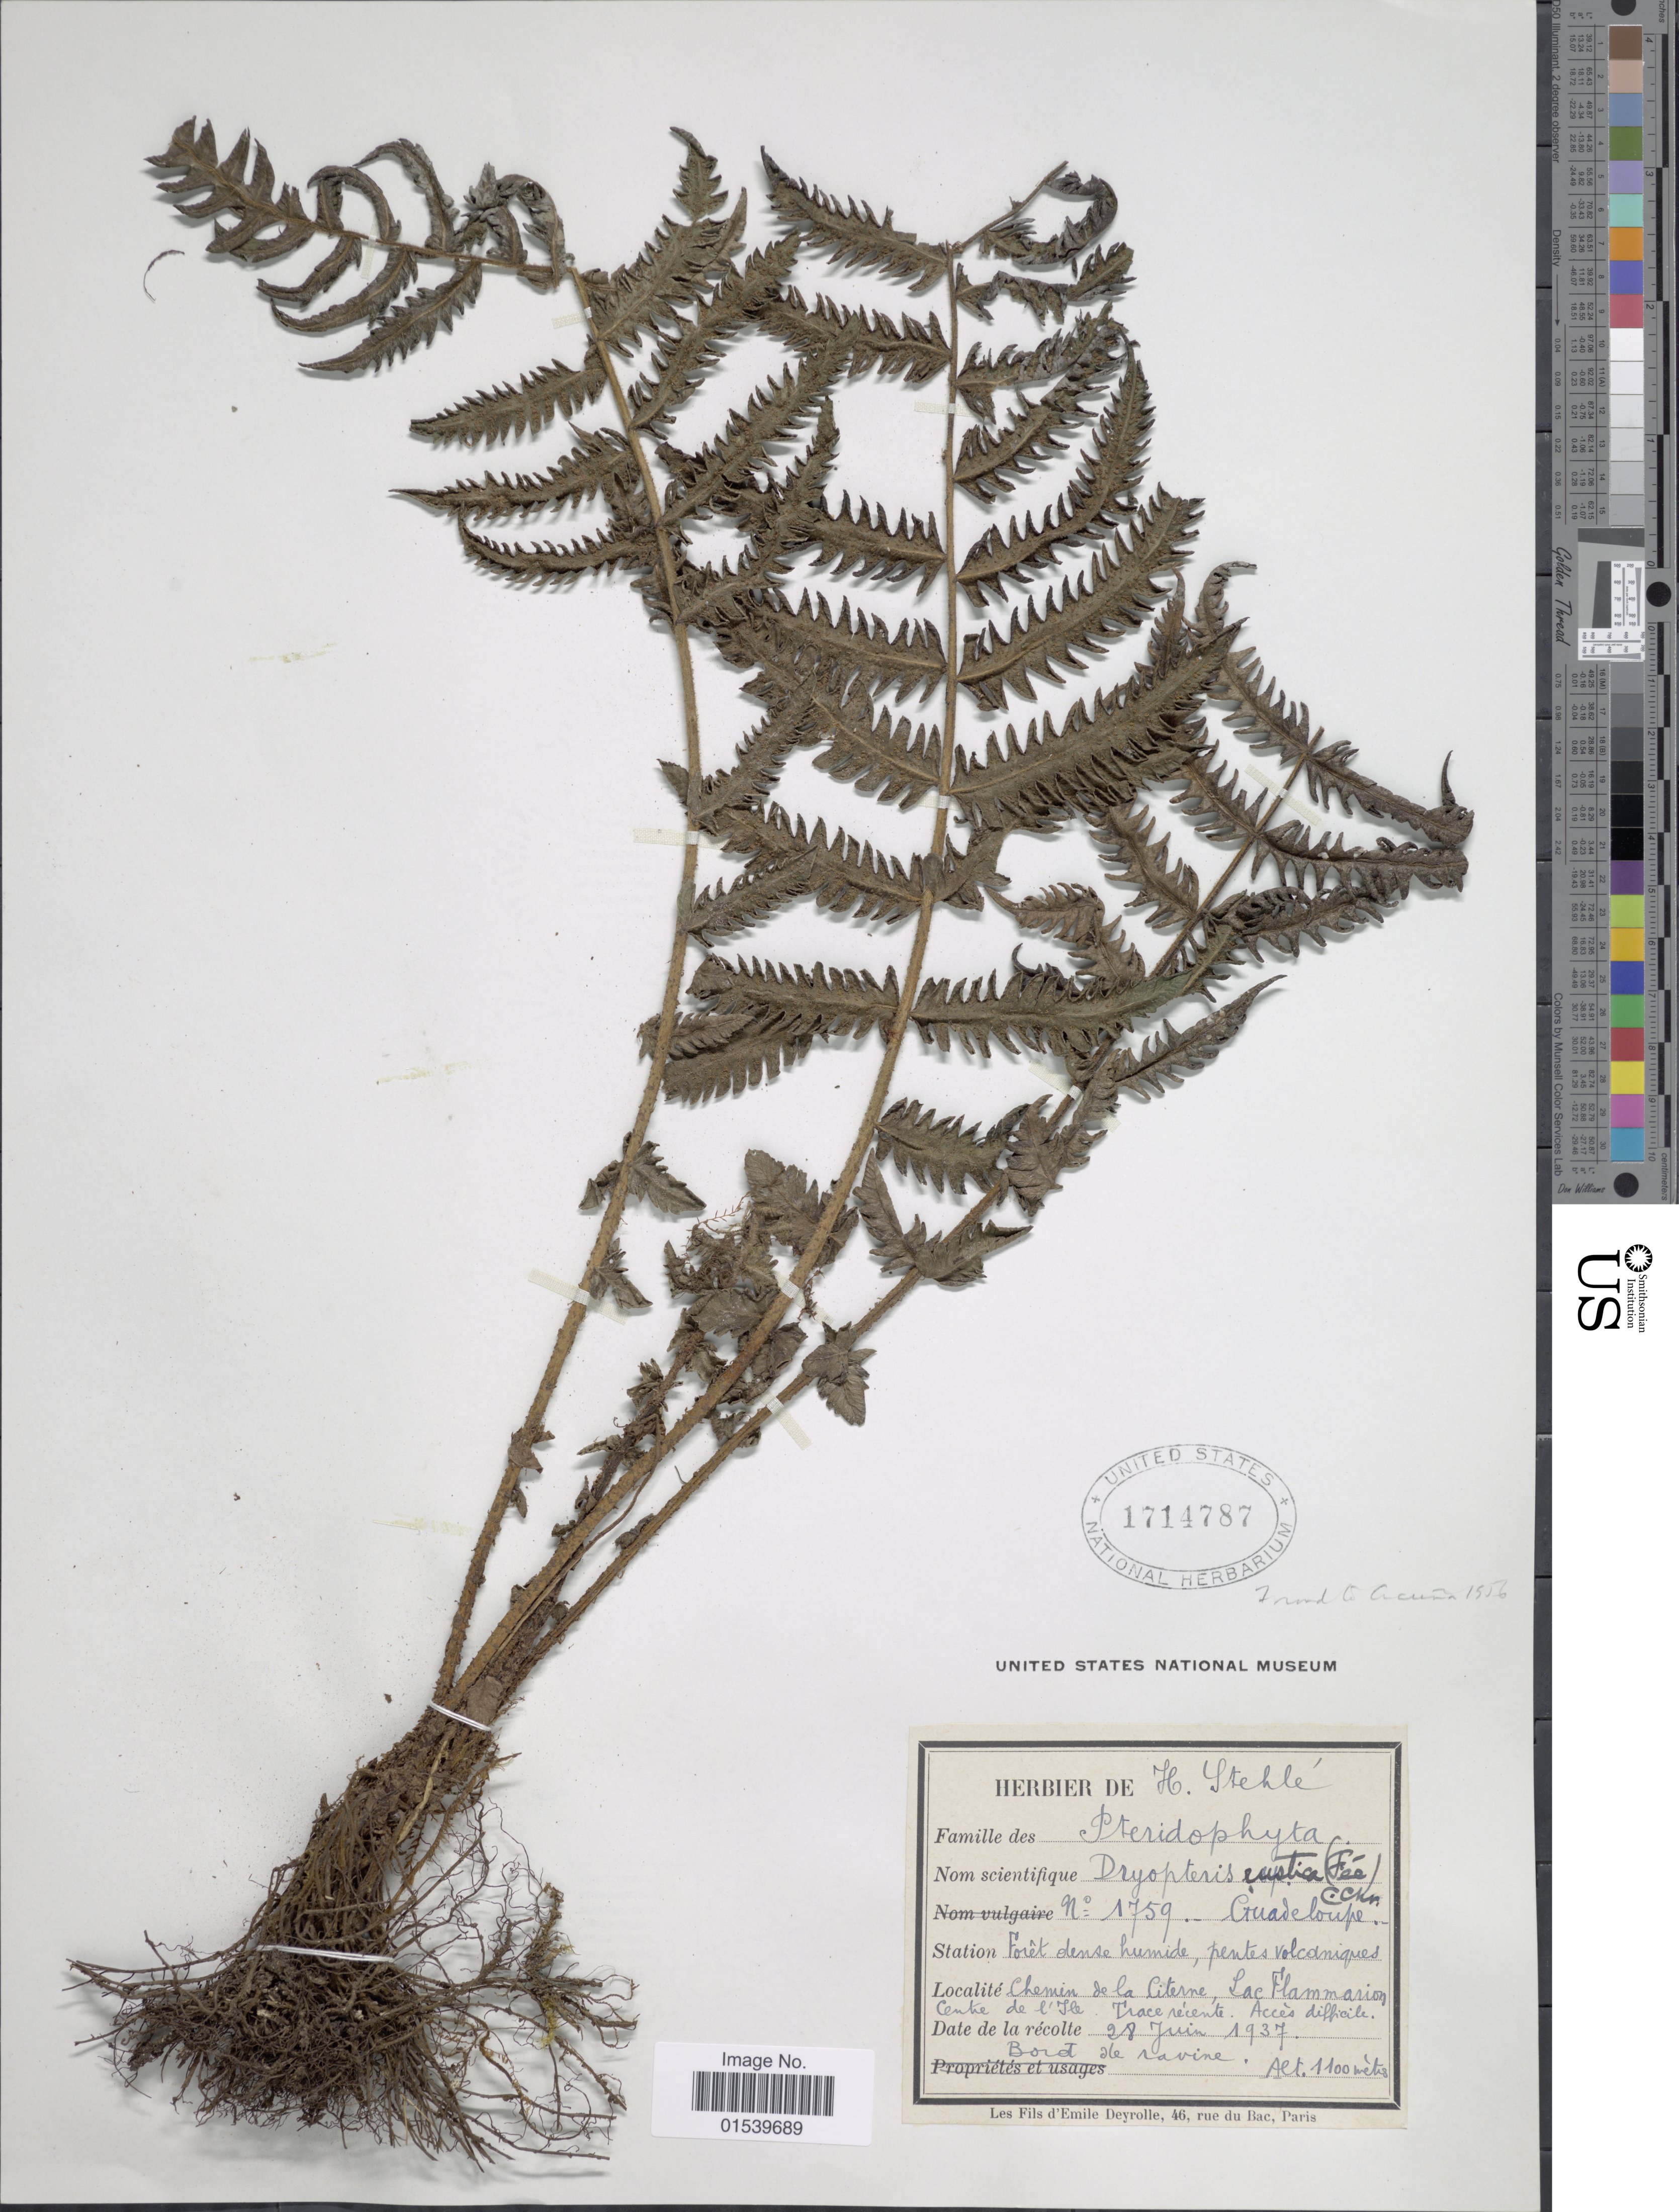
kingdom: Plantae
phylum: Tracheophyta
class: Polypodiopsida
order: Polypodiales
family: Thelypteridaceae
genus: Amauropelta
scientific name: Amauropelta rustica (Fée) comb. nov., ined 2015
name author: (Fée)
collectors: ex herb. H. Stehlé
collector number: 1759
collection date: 1937-06-28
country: Guadeloupe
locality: Forêt dense humide, pentes volcaniques, Chemin de la Citerne, lac Flammarion Centre de l'Ile Trace récente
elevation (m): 1100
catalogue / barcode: US 1714787